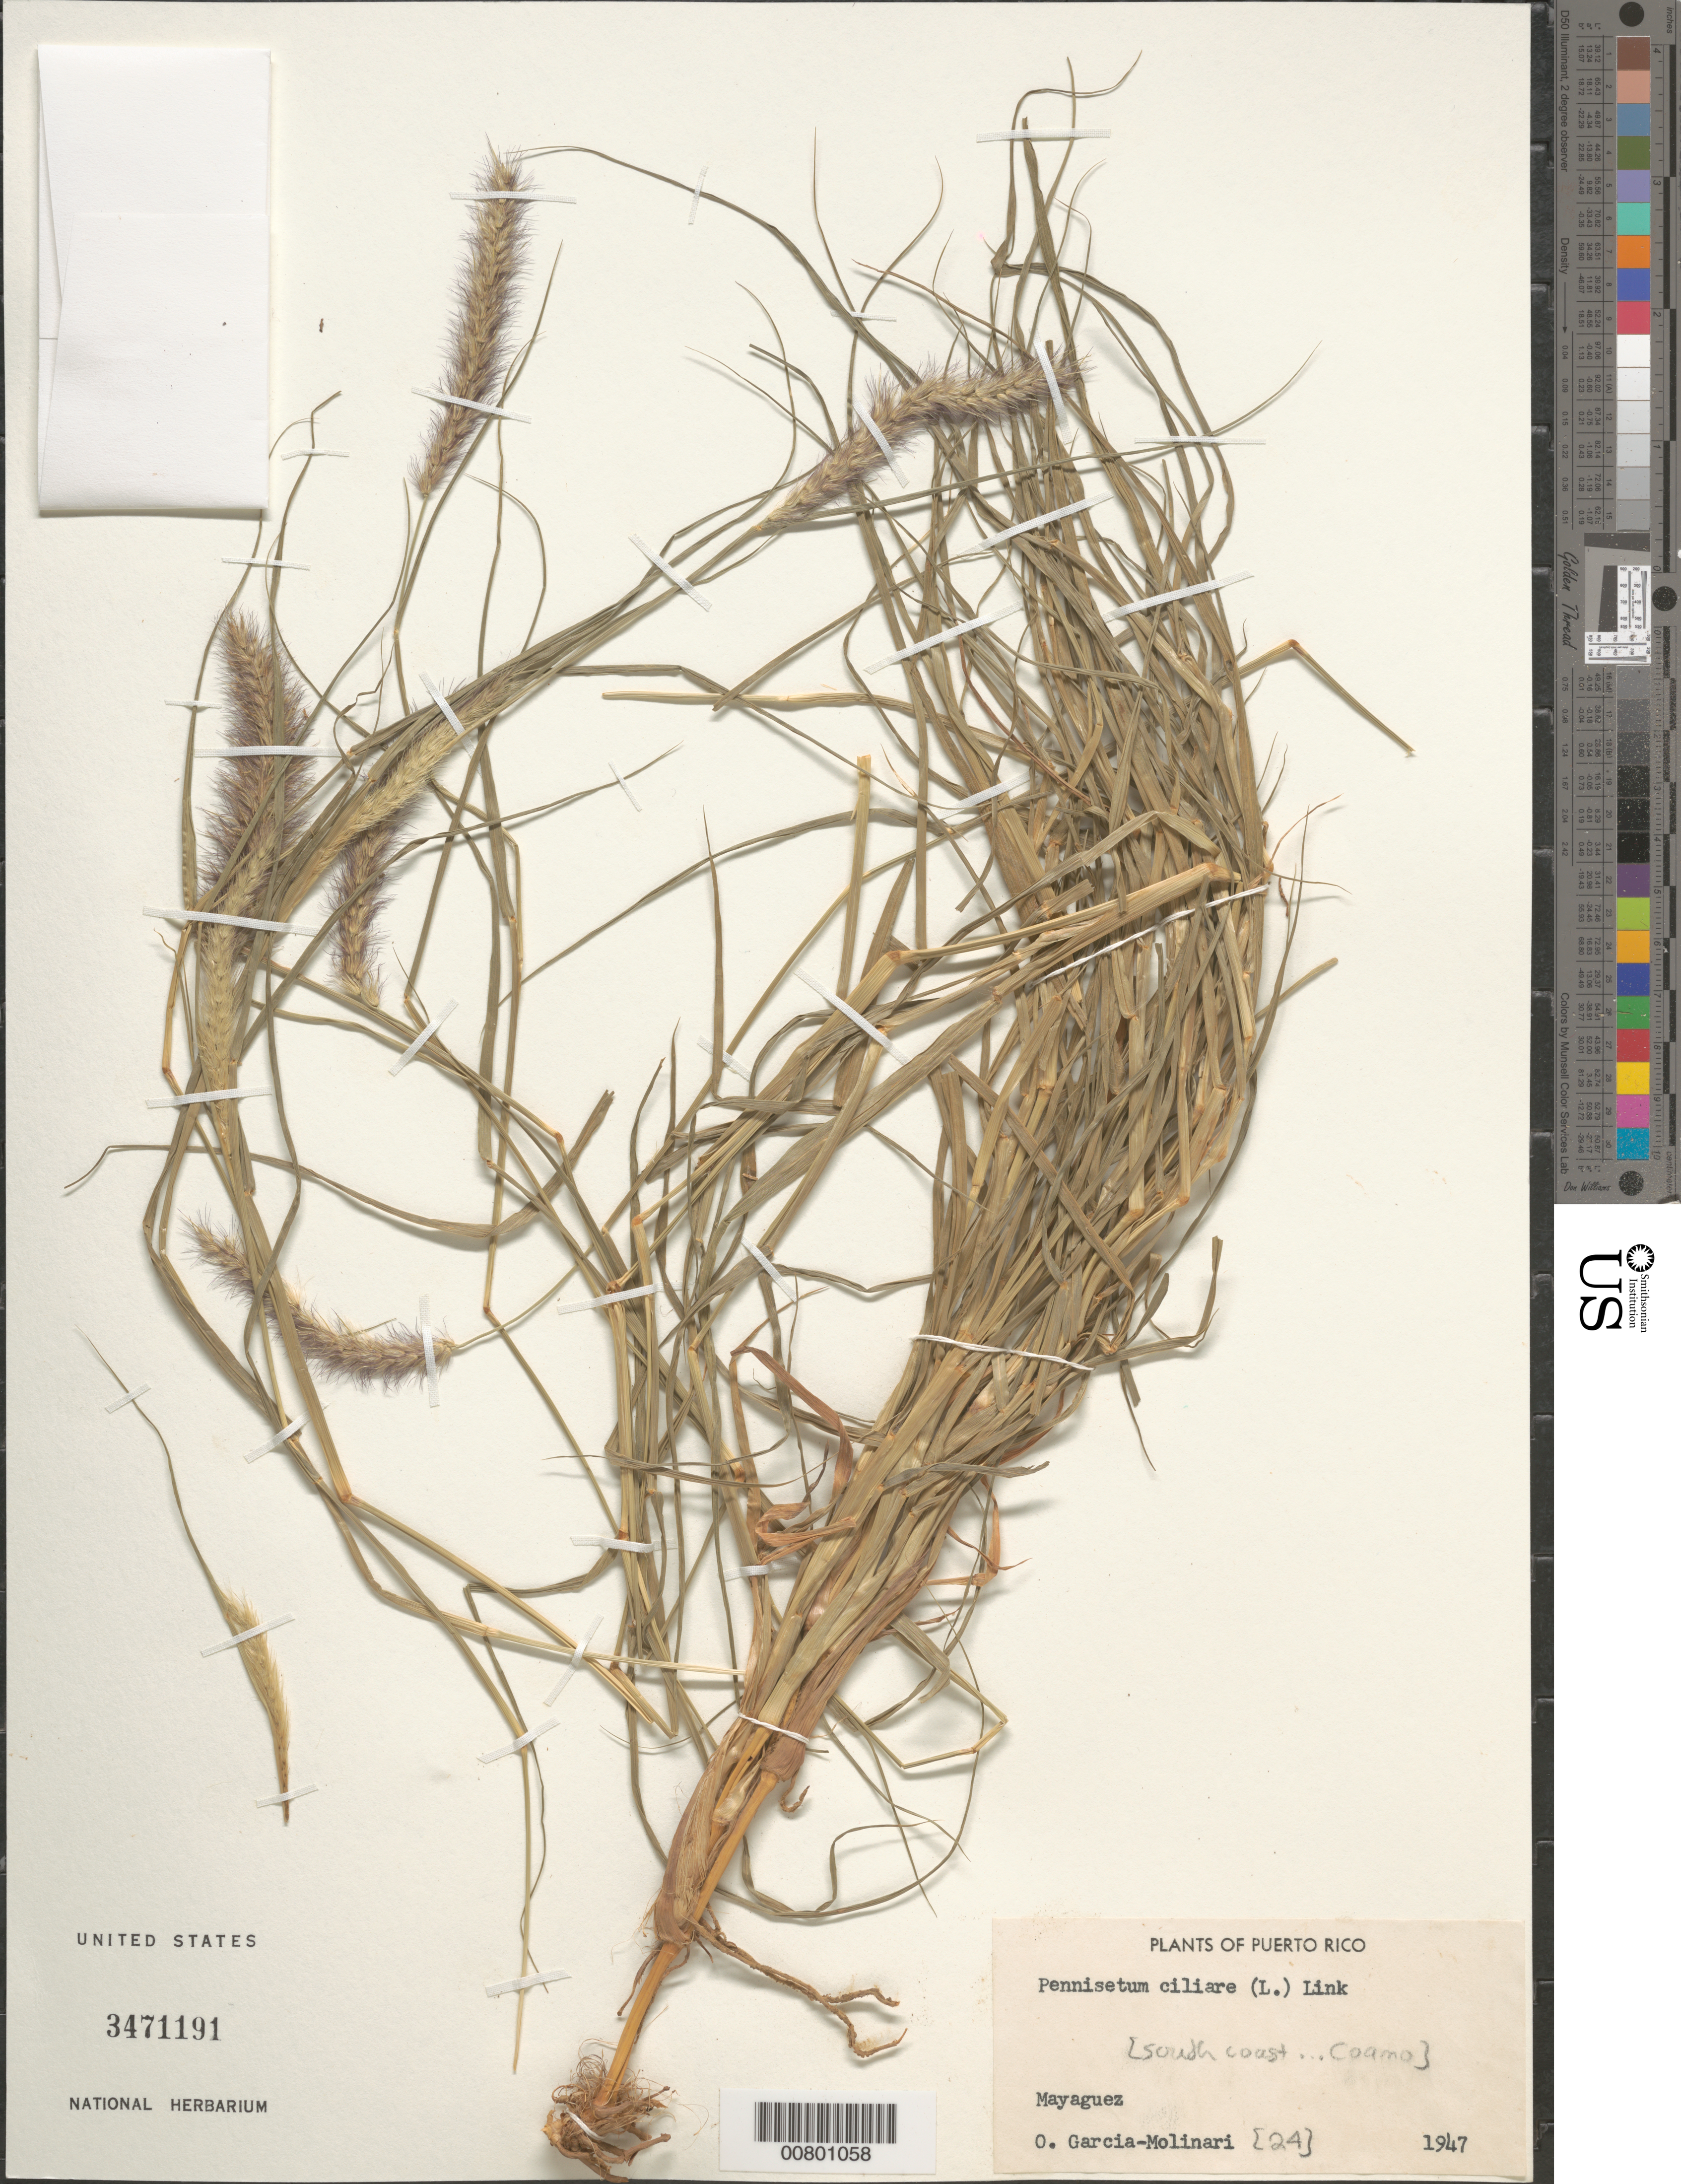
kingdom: Plantae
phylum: Tracheophyta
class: Liliopsida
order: Poales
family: Poaceae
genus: Cenchrus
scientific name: Cenchrus ciliaris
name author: L.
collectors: O. García-Molinari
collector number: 24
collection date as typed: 1947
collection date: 1947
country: Puerto Rico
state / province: Coamo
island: Puerto Rico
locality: Coamo, south coast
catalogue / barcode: US 3471191